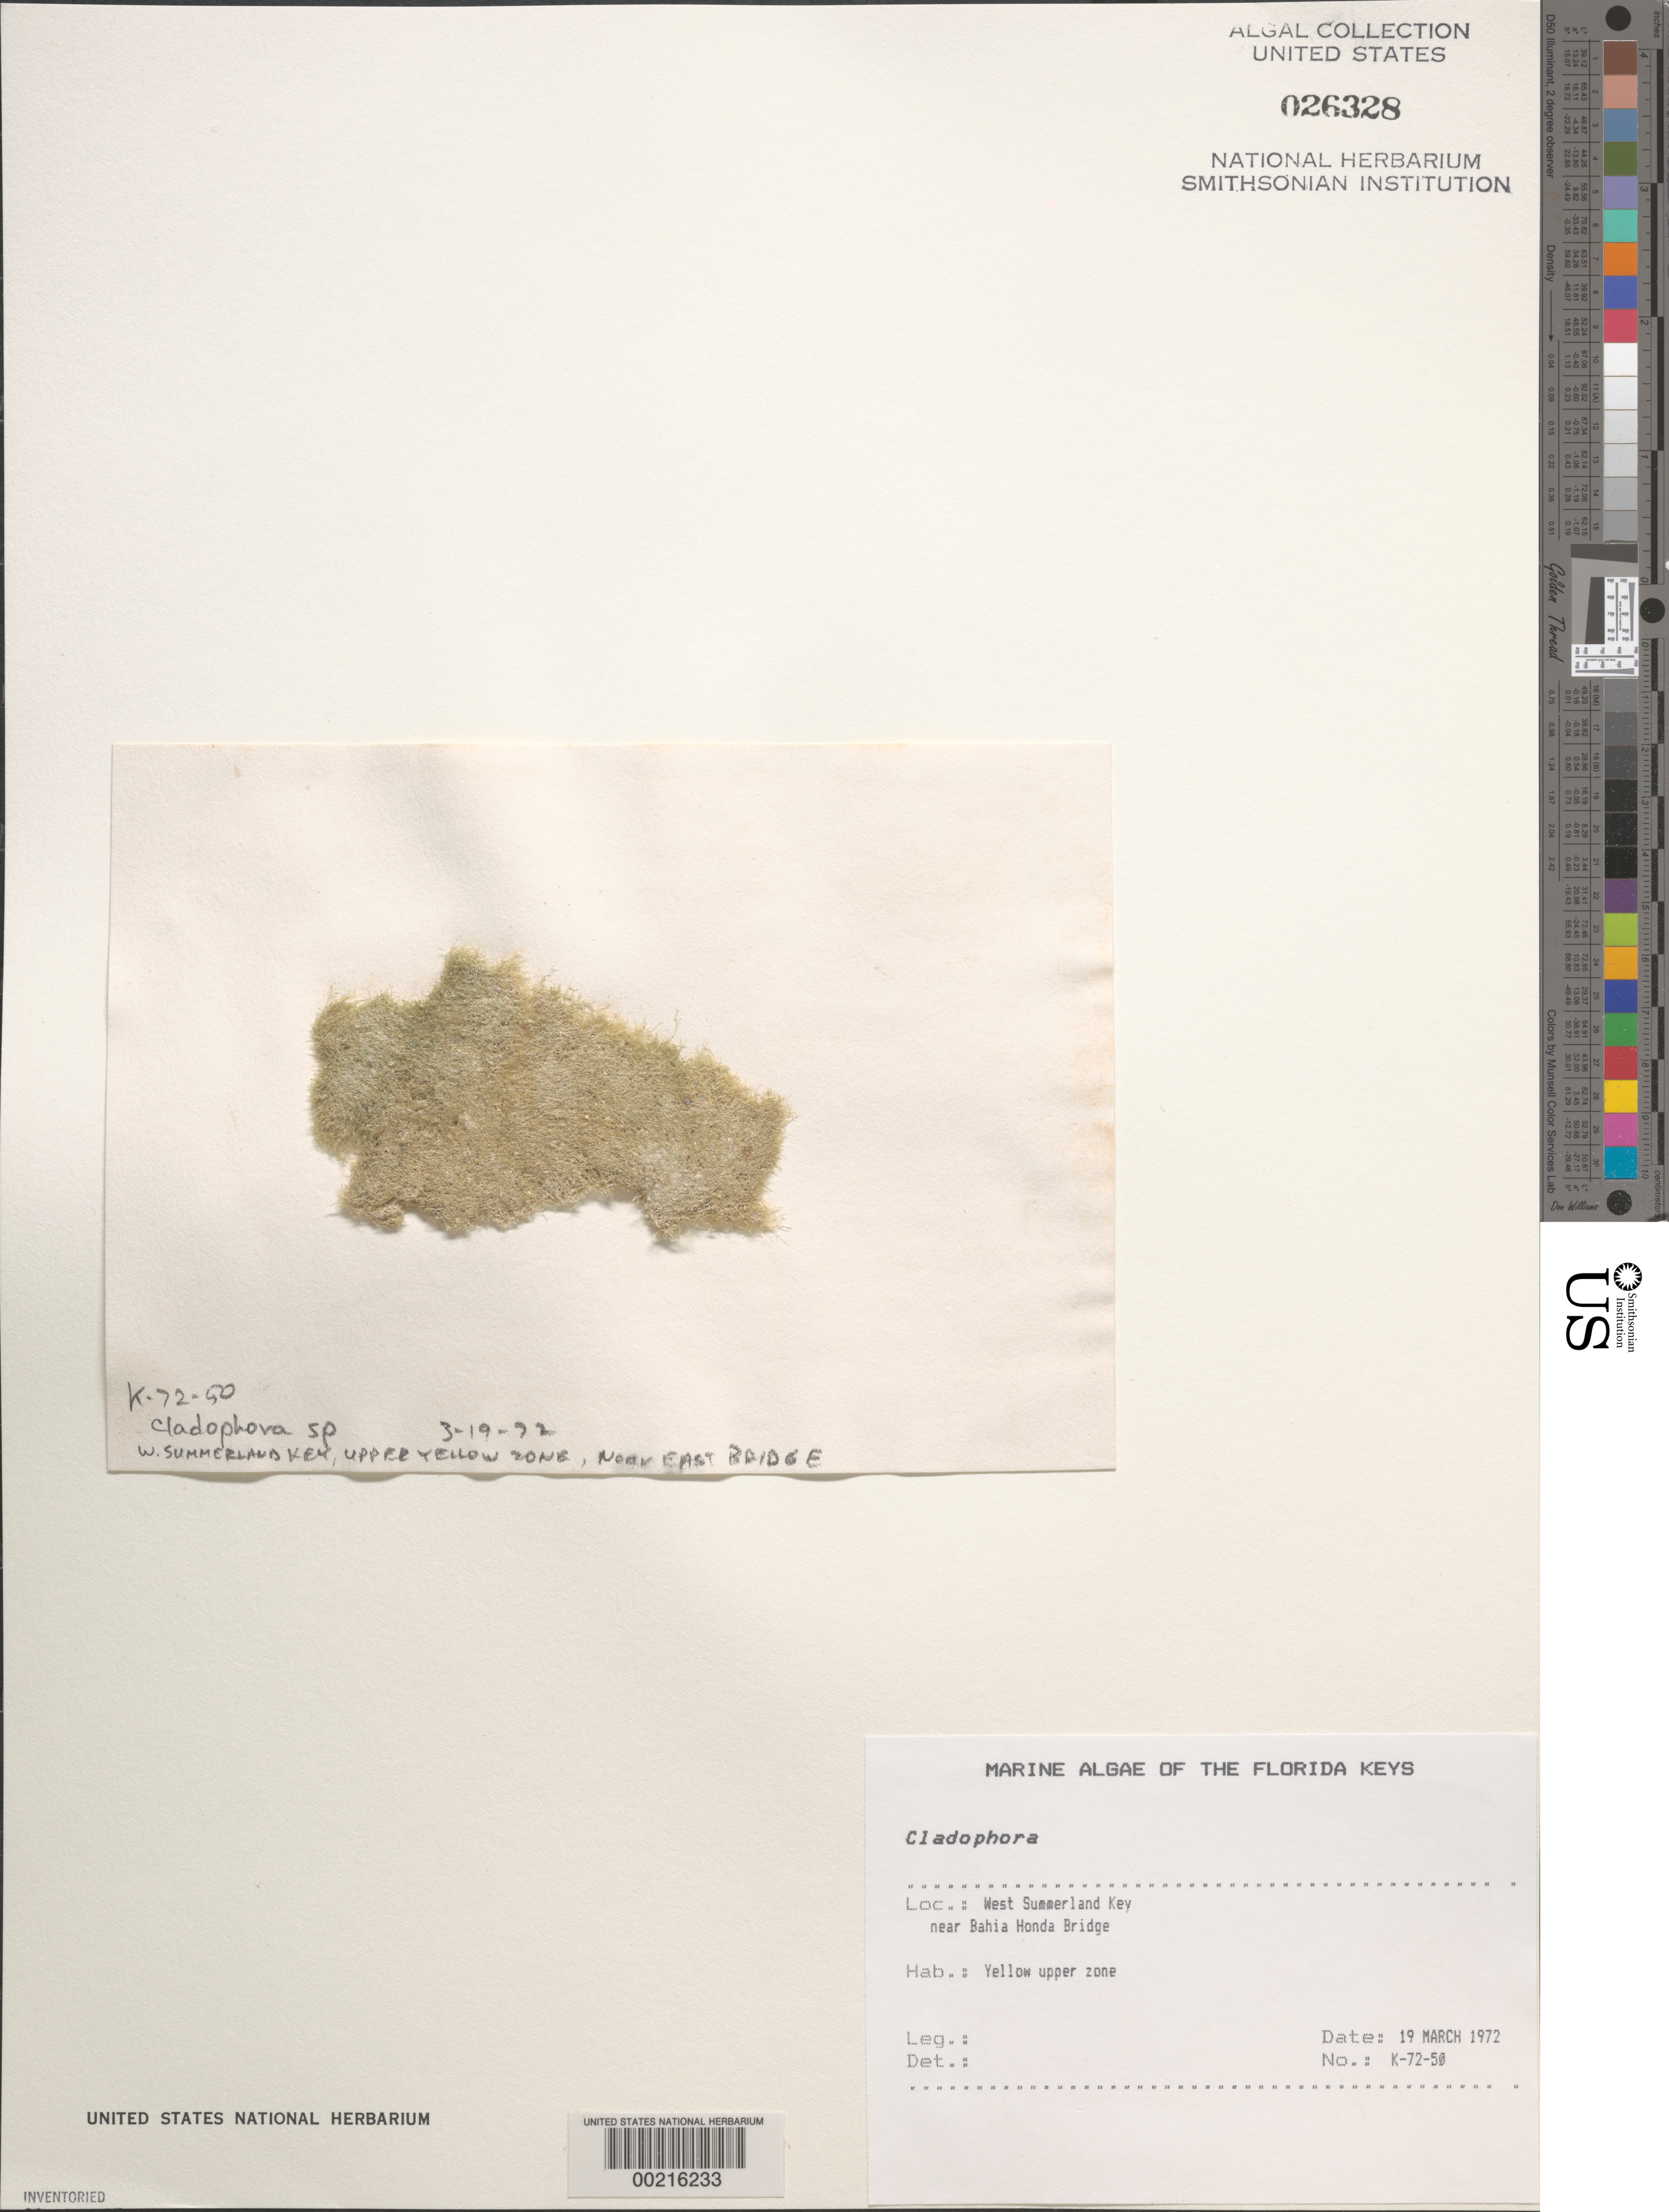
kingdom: Plantae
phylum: Chlorophyta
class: Ulvophyceae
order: Cladophorales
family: Cladophoraceae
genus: Cladophora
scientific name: Cladophora sp.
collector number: K-72-50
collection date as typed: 19 Mar 1972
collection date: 1972-03-19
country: United States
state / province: Florida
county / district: Monroe County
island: West Summerland Key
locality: Near Bahia Honda Bridge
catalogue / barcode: US 26328